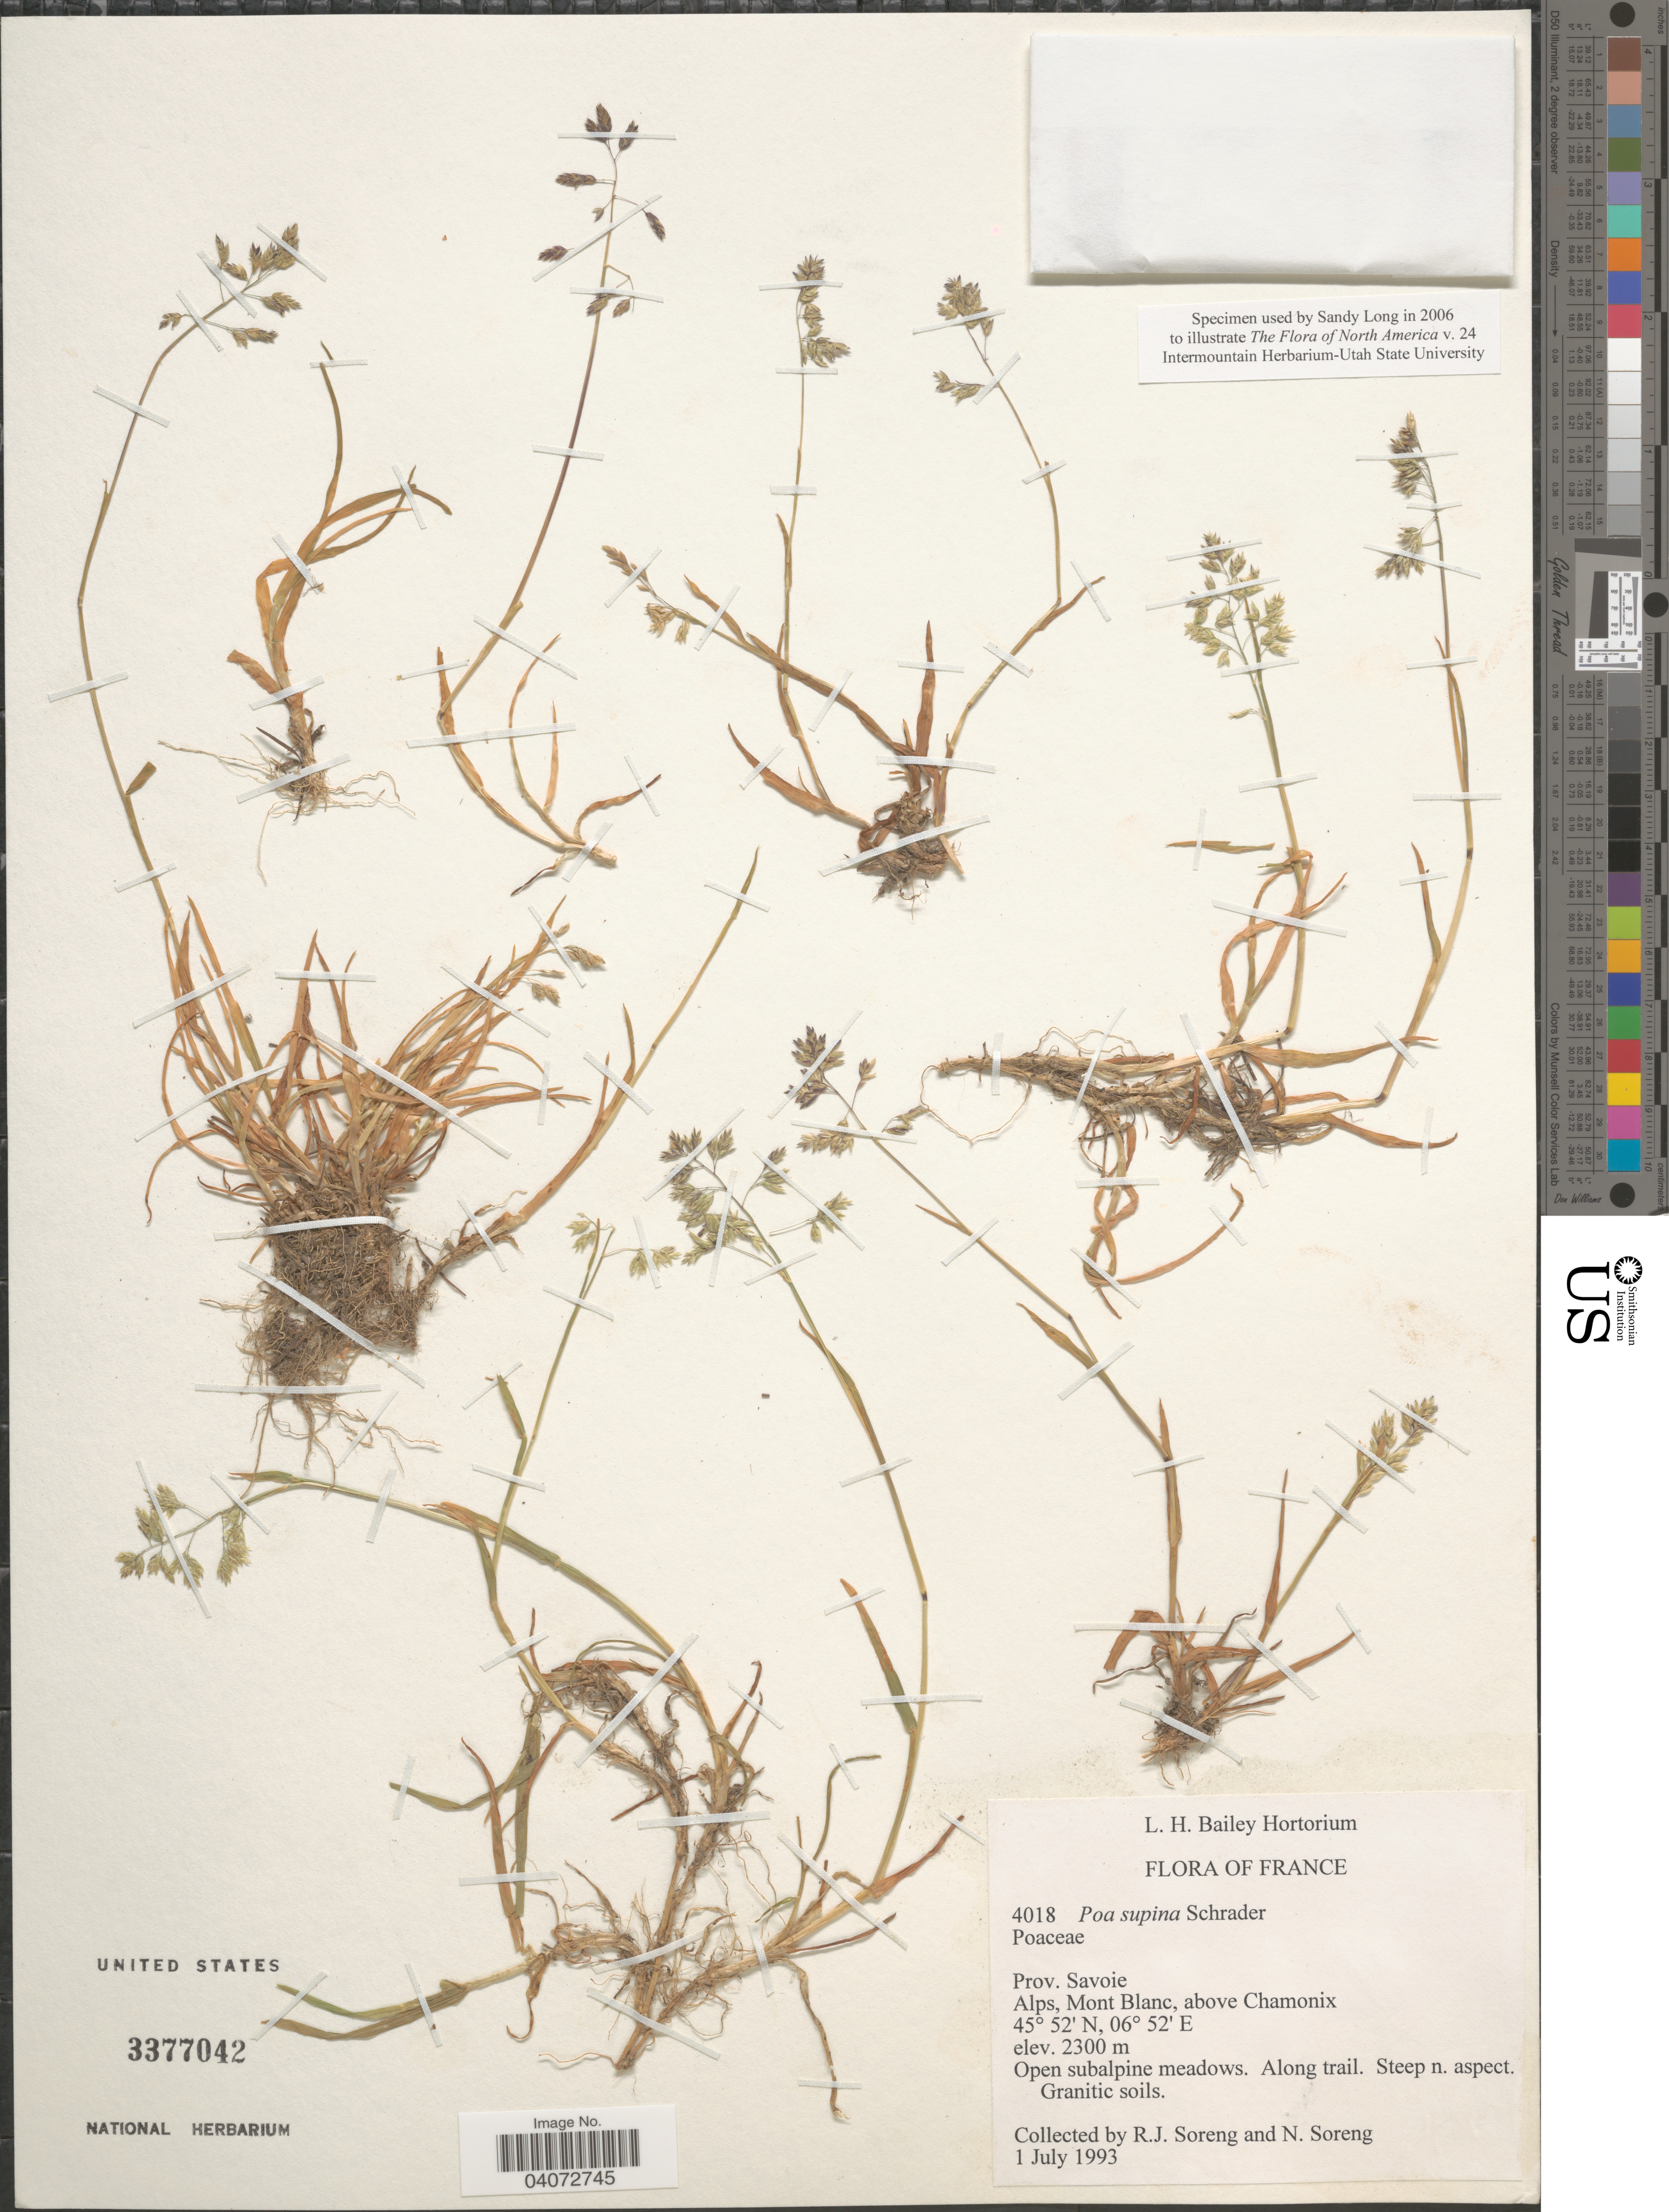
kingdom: Plantae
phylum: Tracheophyta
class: Liliopsida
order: Poales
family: Poaceae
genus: Poa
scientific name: Poa supina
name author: Schrad.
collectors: R. J. Soreng & N. L. Soreng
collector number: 4018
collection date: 1993-07-01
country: France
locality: Prov. Savoie. Alps, Mont Blanc, above Chamonix.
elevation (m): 2300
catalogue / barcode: US 3377042